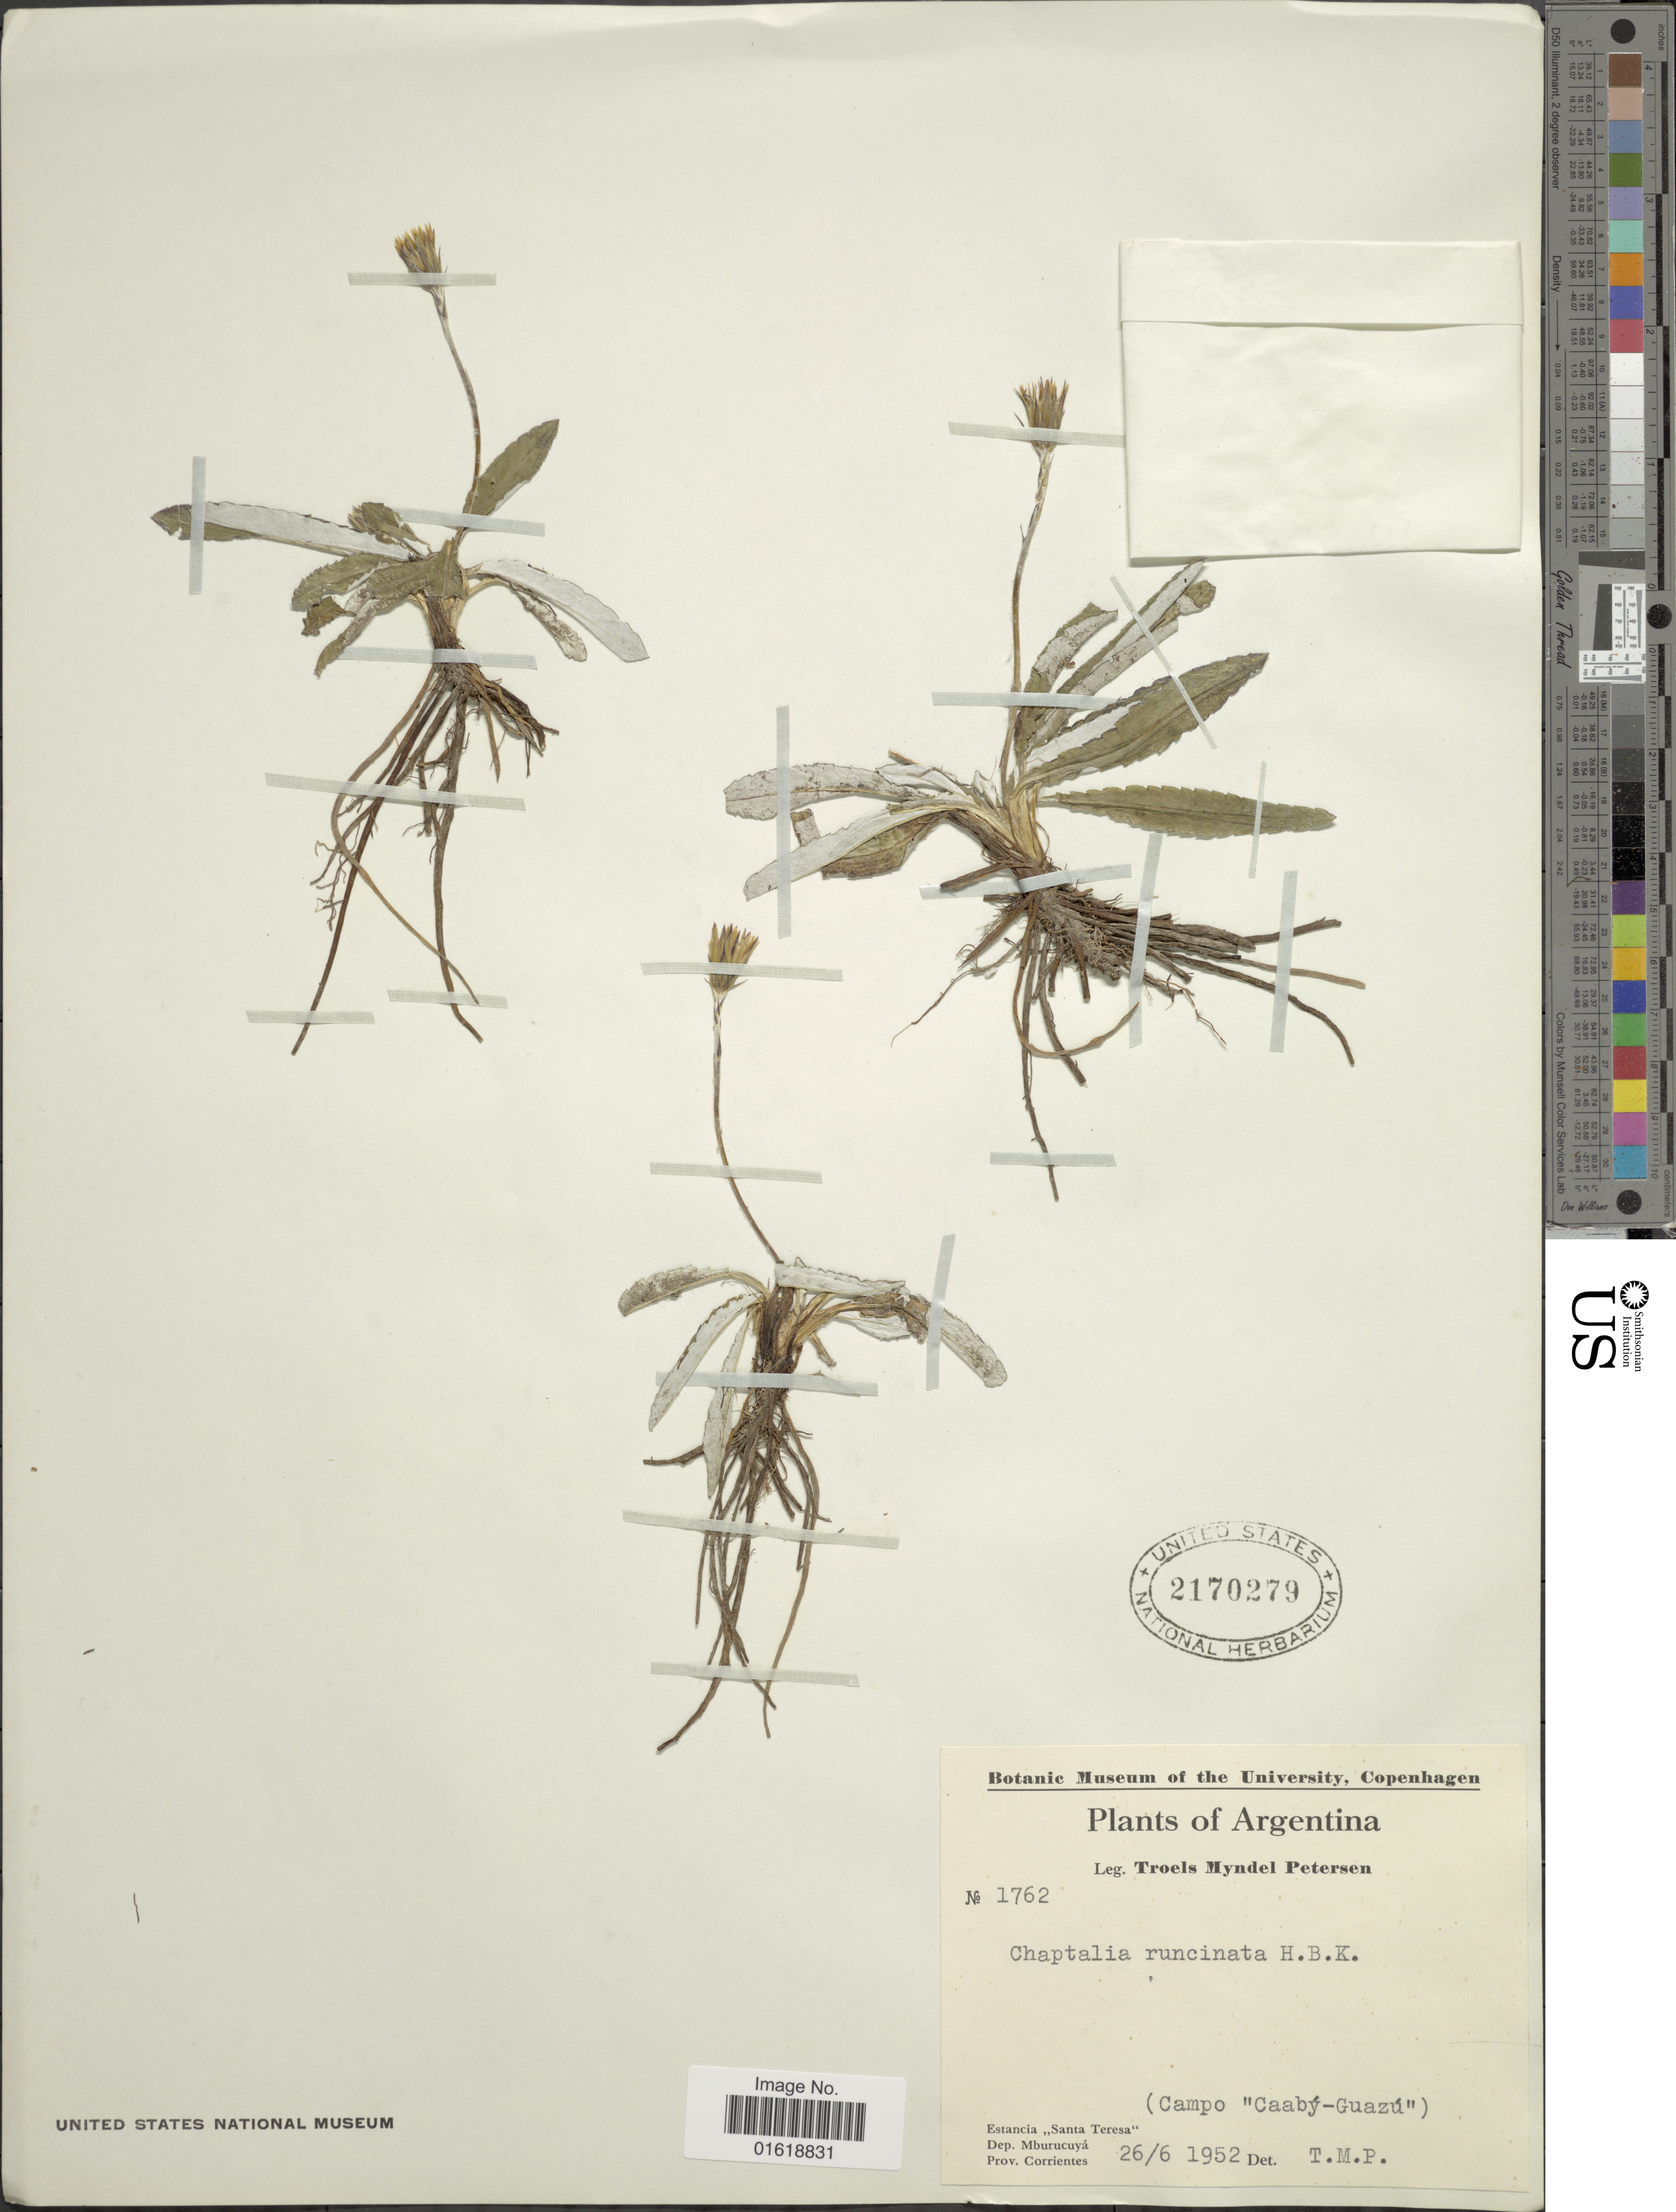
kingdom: Plantae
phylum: Tracheophyta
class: Magnoliopsida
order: Asterales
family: Asteraceae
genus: Chaptalia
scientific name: Chaptalia runcinata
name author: Kunth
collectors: T. M. Petersen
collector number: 1762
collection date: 1952-06-26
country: Argentina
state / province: Corrientes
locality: (Campo "Caaby-Guazú"). Estancia "Santa Teresa". Dep. Mburucuyá.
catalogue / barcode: US 2170279